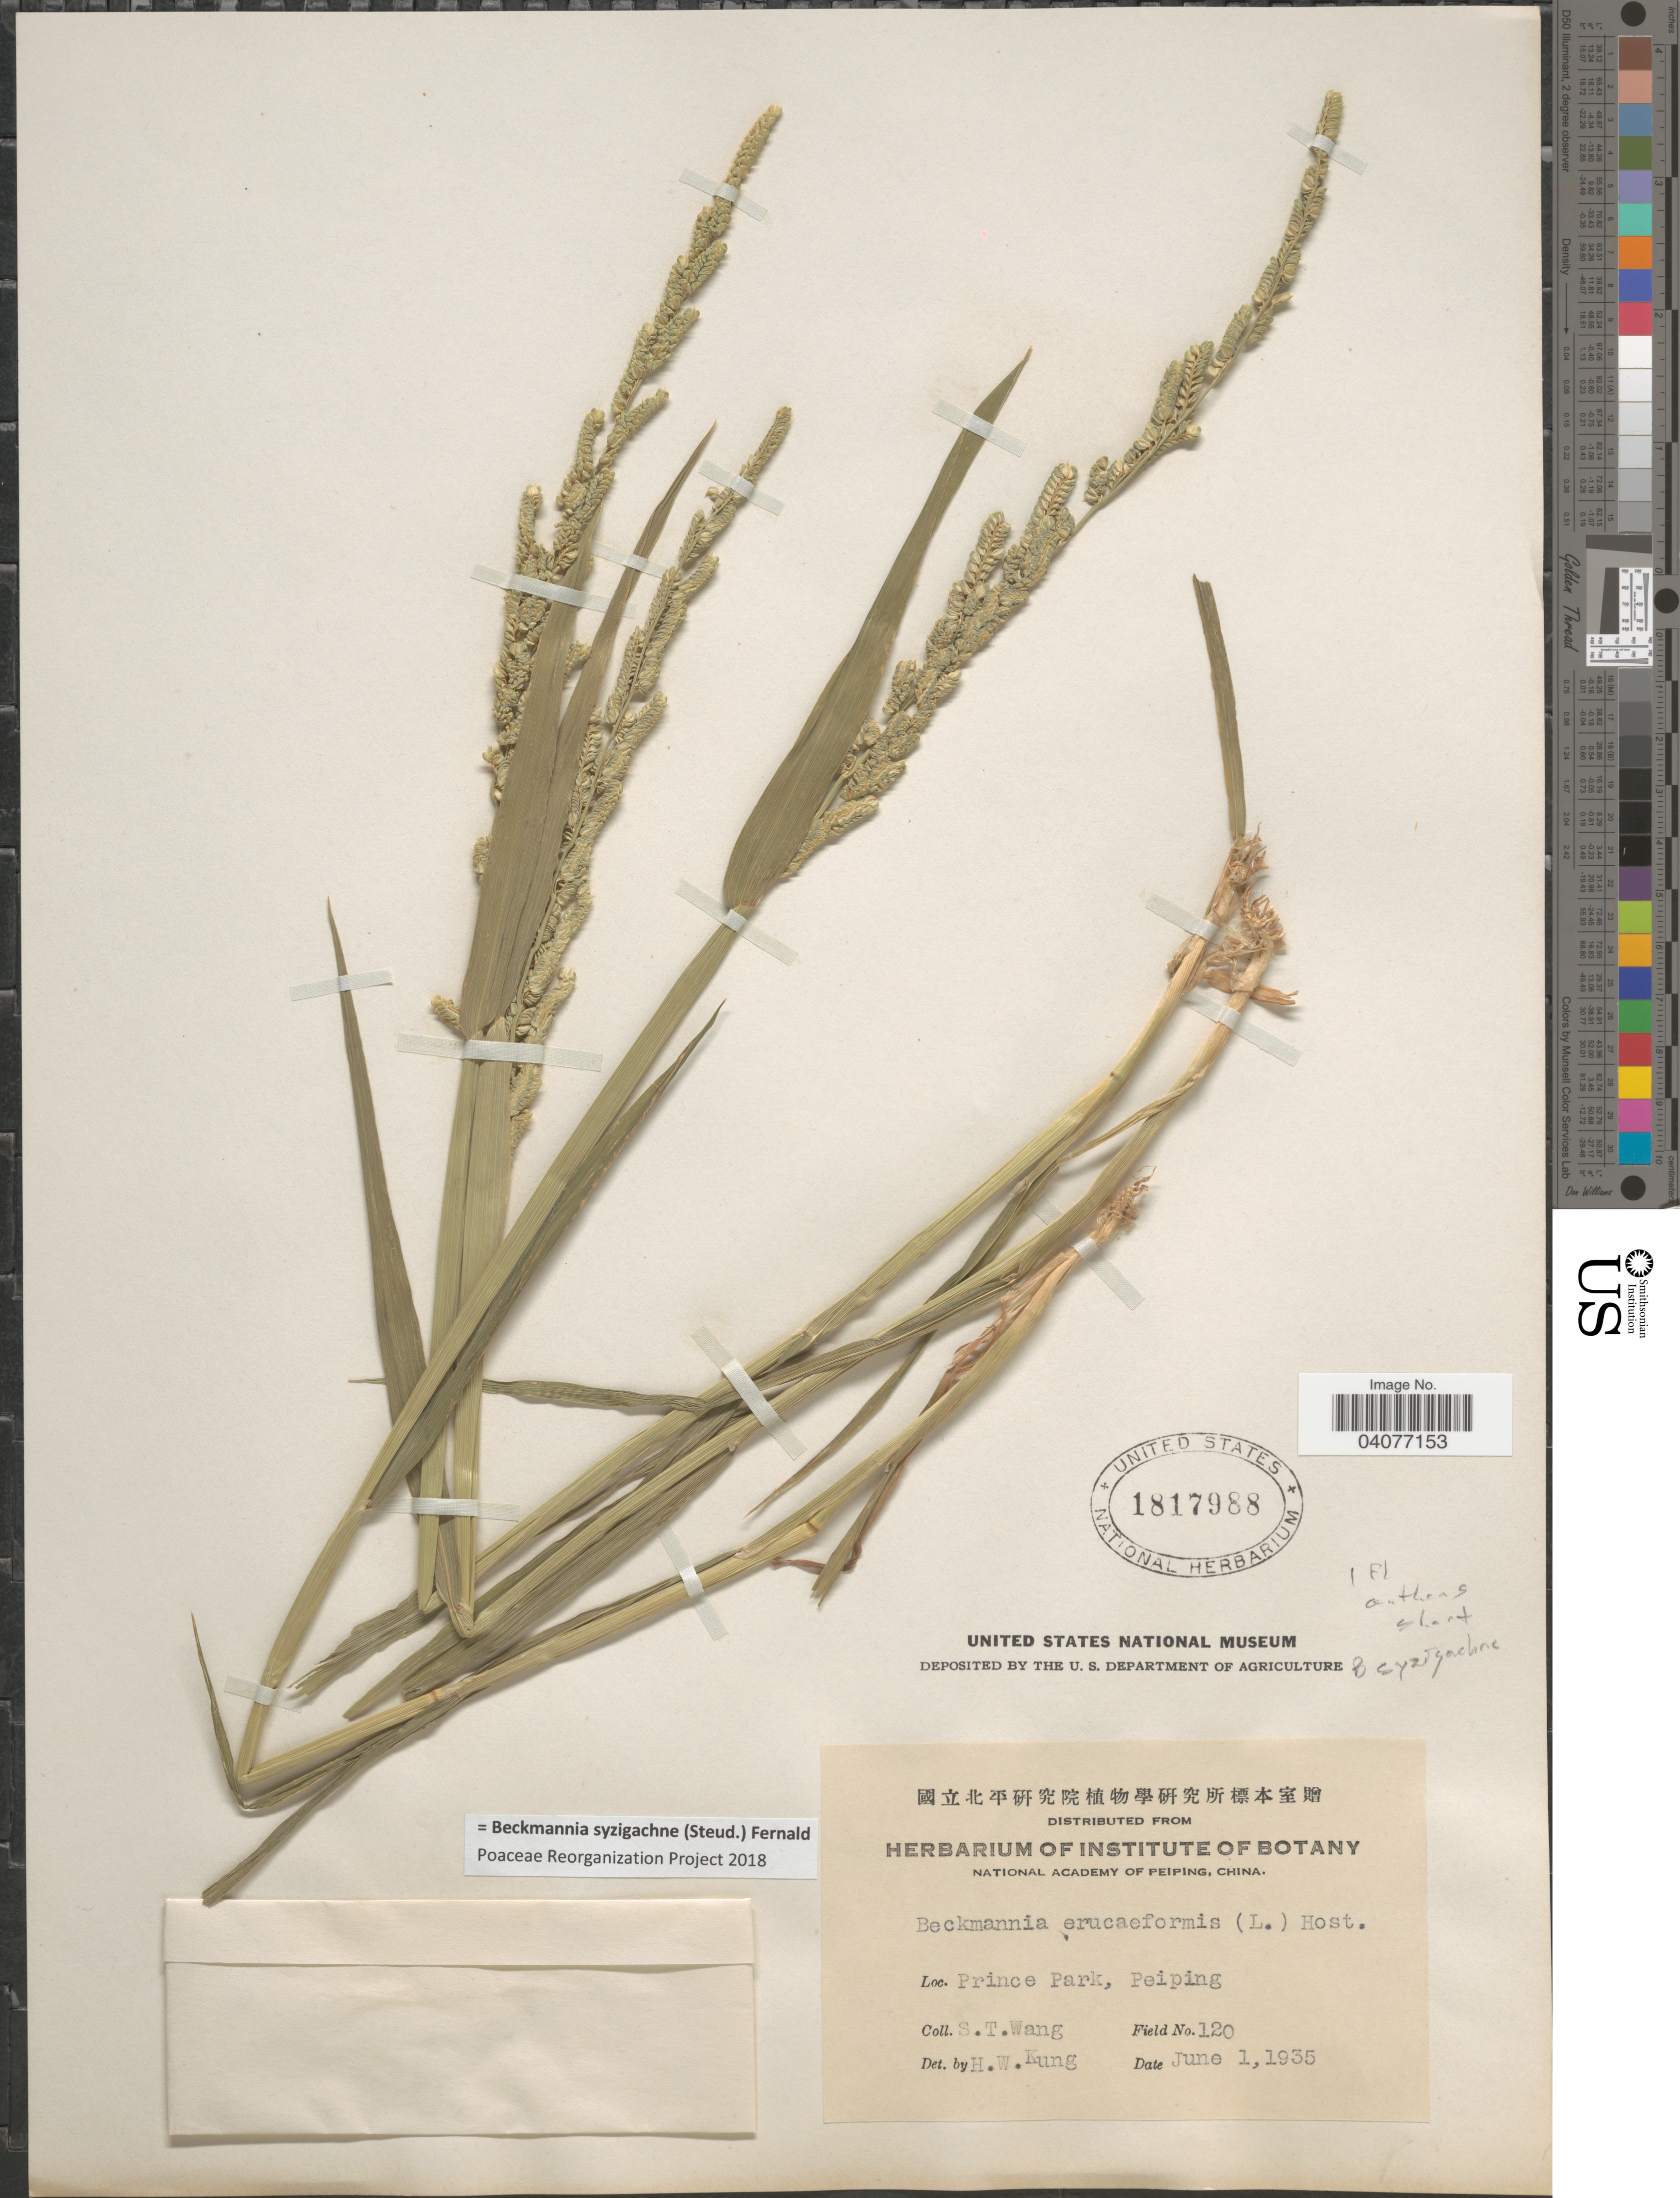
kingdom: Plantae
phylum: Tracheophyta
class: Liliopsida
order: Poales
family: Poaceae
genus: Beckmannia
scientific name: Beckmannia syzigachne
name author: (Steud.) Fernald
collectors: S. Wang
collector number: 120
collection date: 1935-06-01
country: China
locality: Prince Park, Peiping.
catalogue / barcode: US 1817988